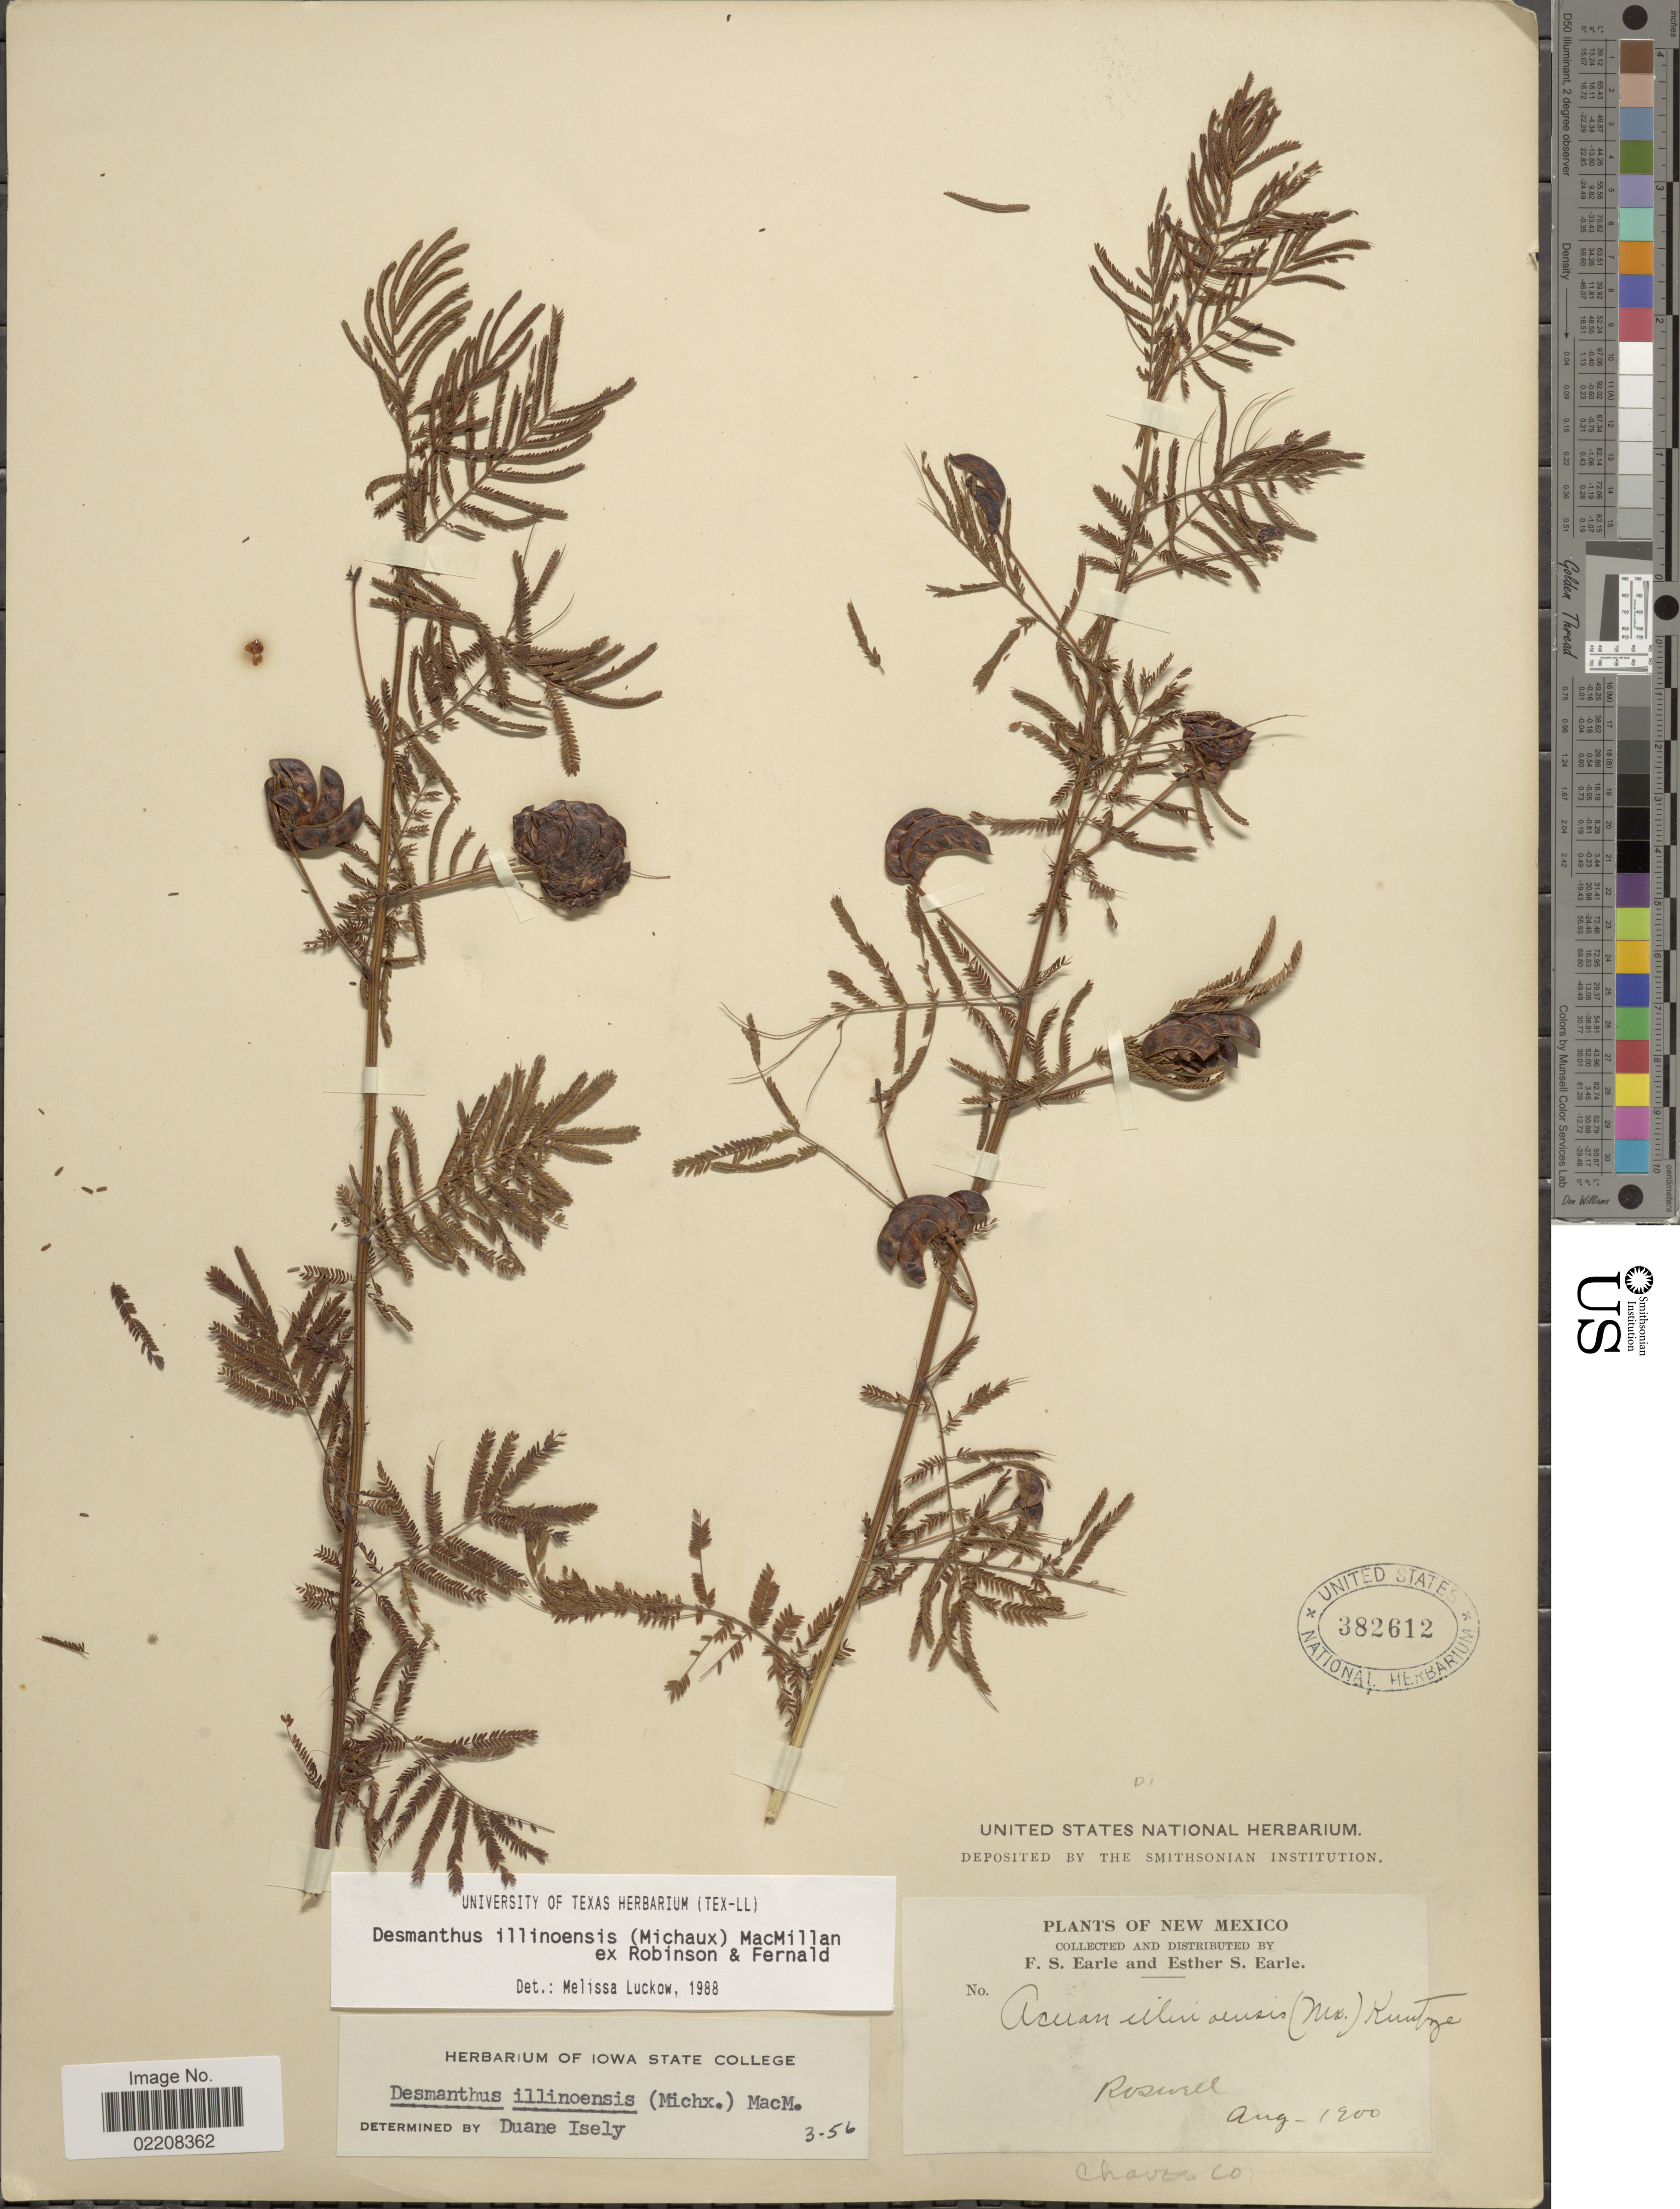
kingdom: Plantae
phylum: Tracheophyta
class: Magnoliopsida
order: Fabales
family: Fabaceae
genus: Desmanthus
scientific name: Desmanthus illinoensis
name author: (Michx.) MacMill.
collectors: F. S. Earle & E. S. Earle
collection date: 1900-08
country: United States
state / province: New Mexico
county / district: Chaves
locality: Roswell, Chaves Co.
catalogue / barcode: US 382612